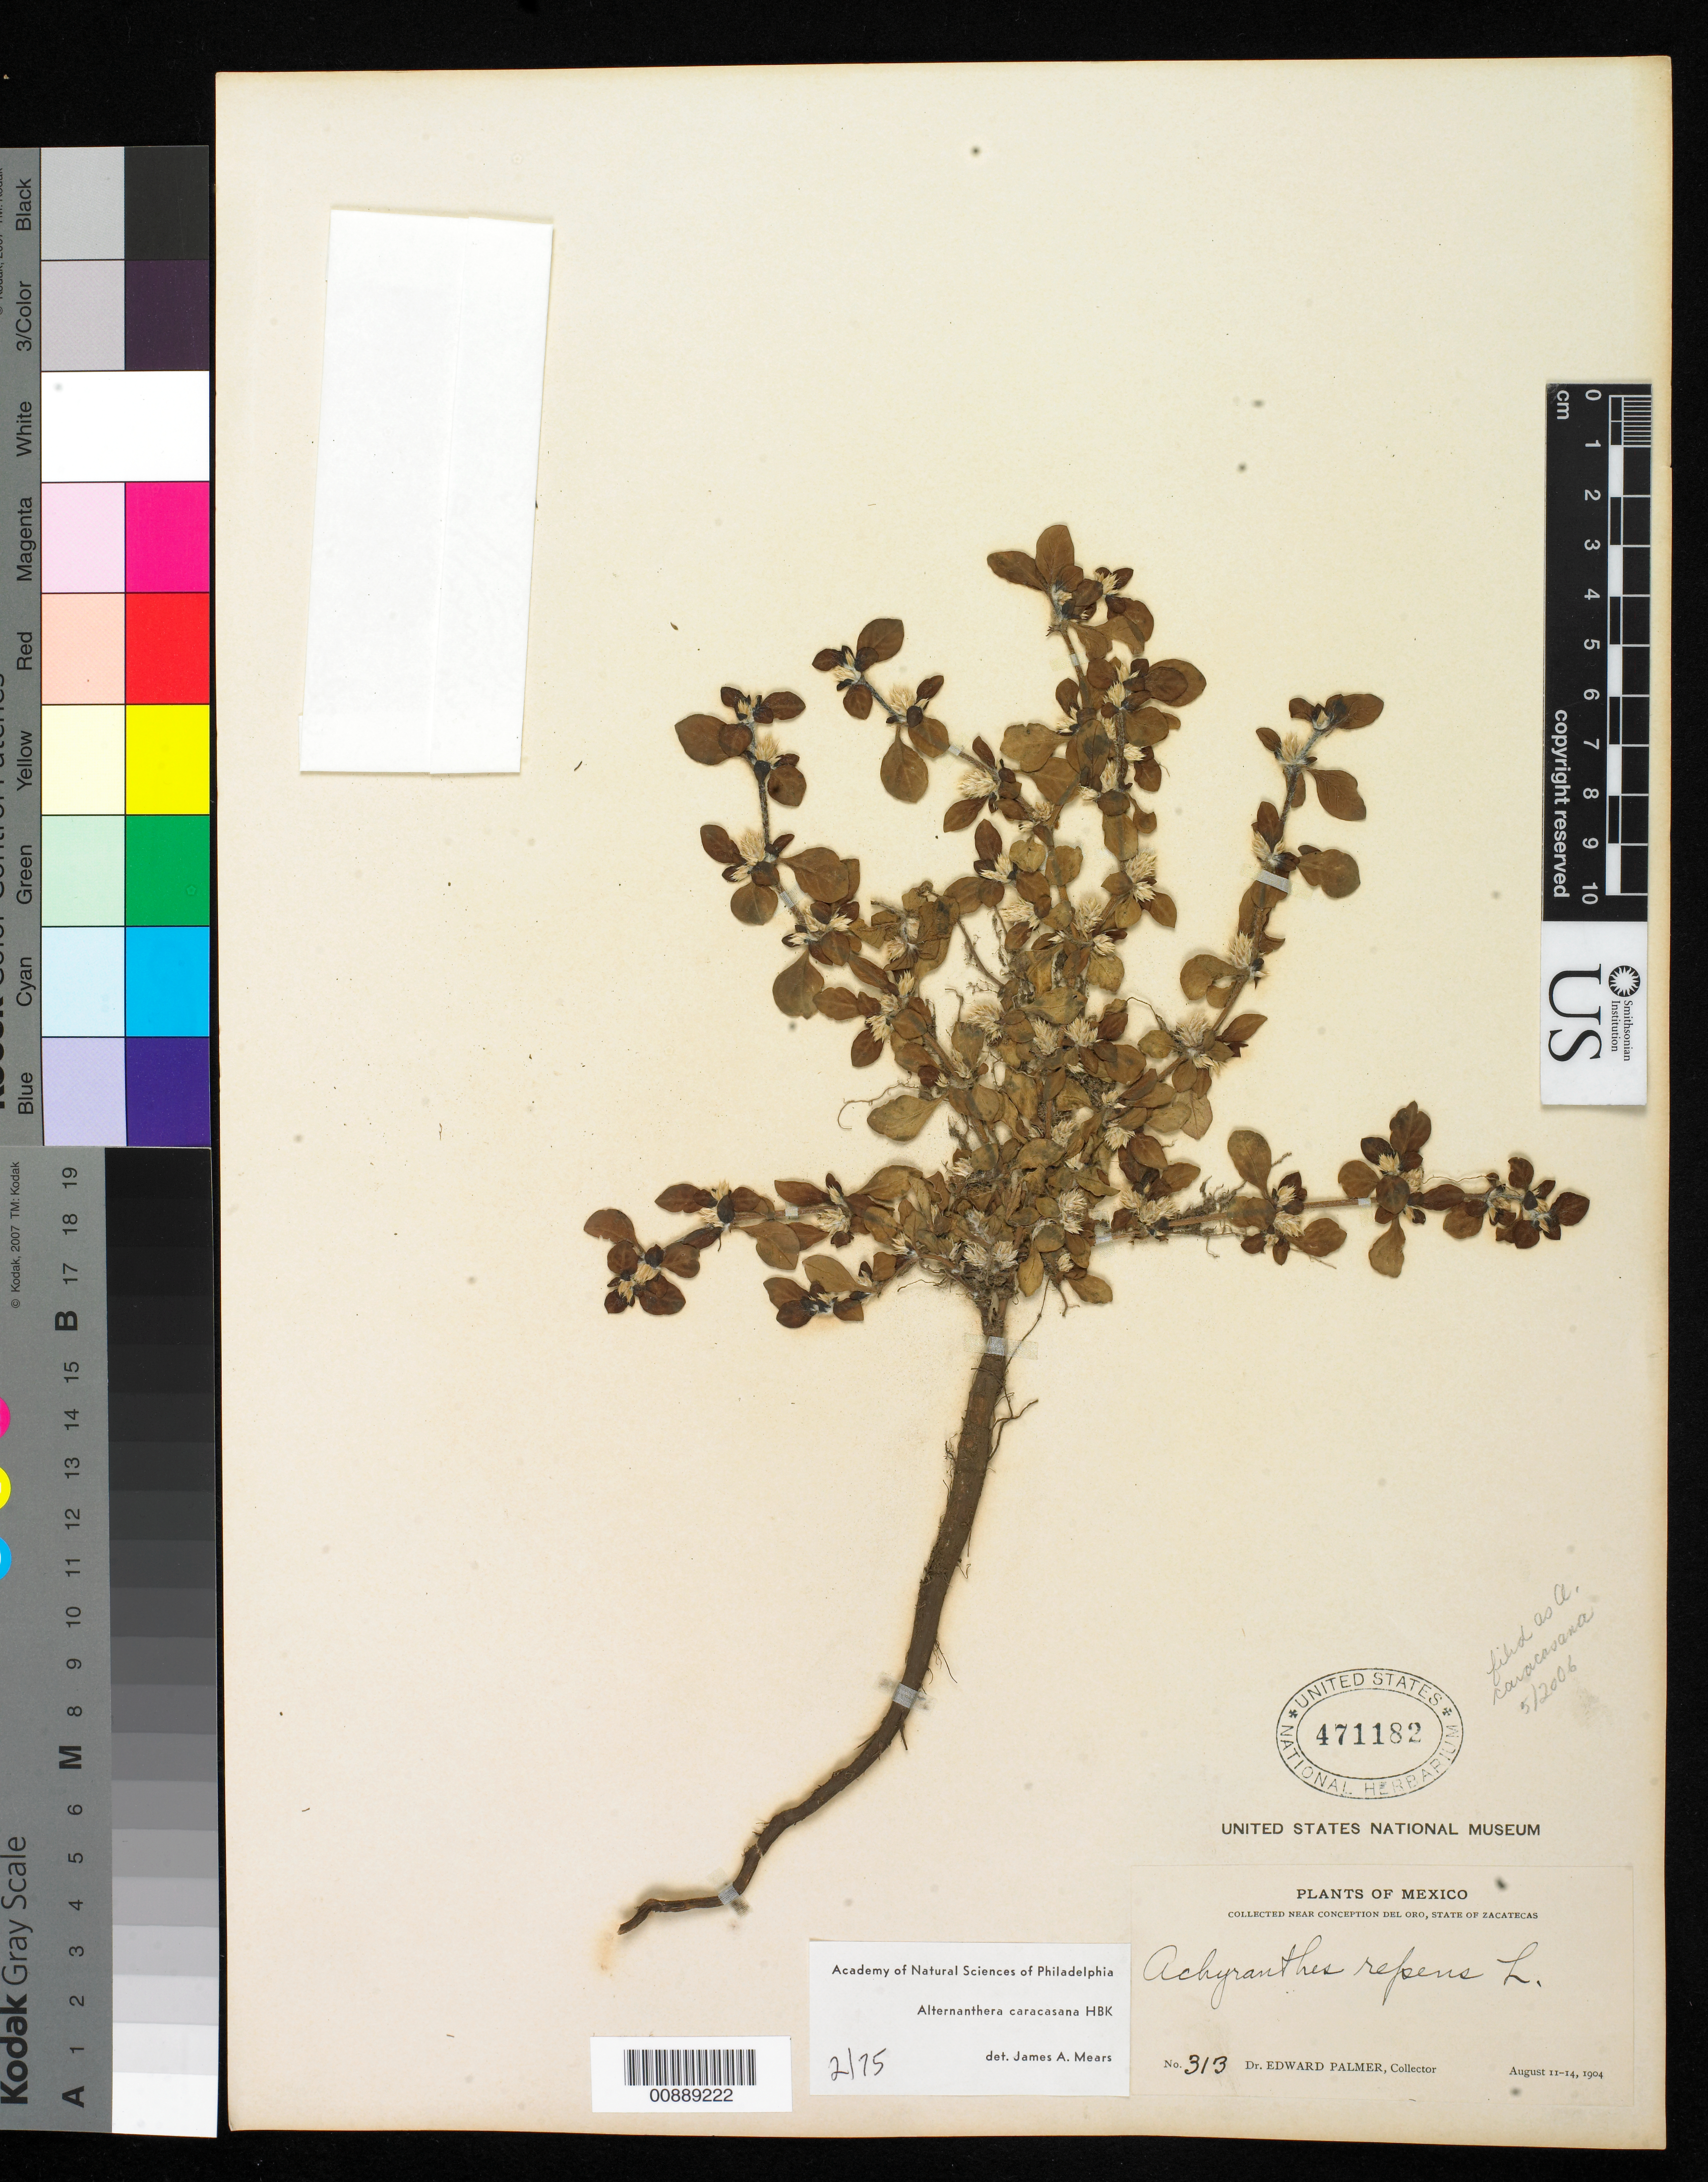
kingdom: Plantae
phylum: Tracheophyta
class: Magnoliopsida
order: Caryophyllales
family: Amaranthaceae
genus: Alternanthera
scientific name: Alternanthera caracasana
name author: Kunth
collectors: E. Palmer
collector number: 313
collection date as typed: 11 Aug 1904 to 14 Aug 1904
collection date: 1904-08-11/1904-08-14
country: Mexico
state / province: Zacatecas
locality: Near Concepción del Oro, Zacatecas.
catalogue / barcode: US 471182